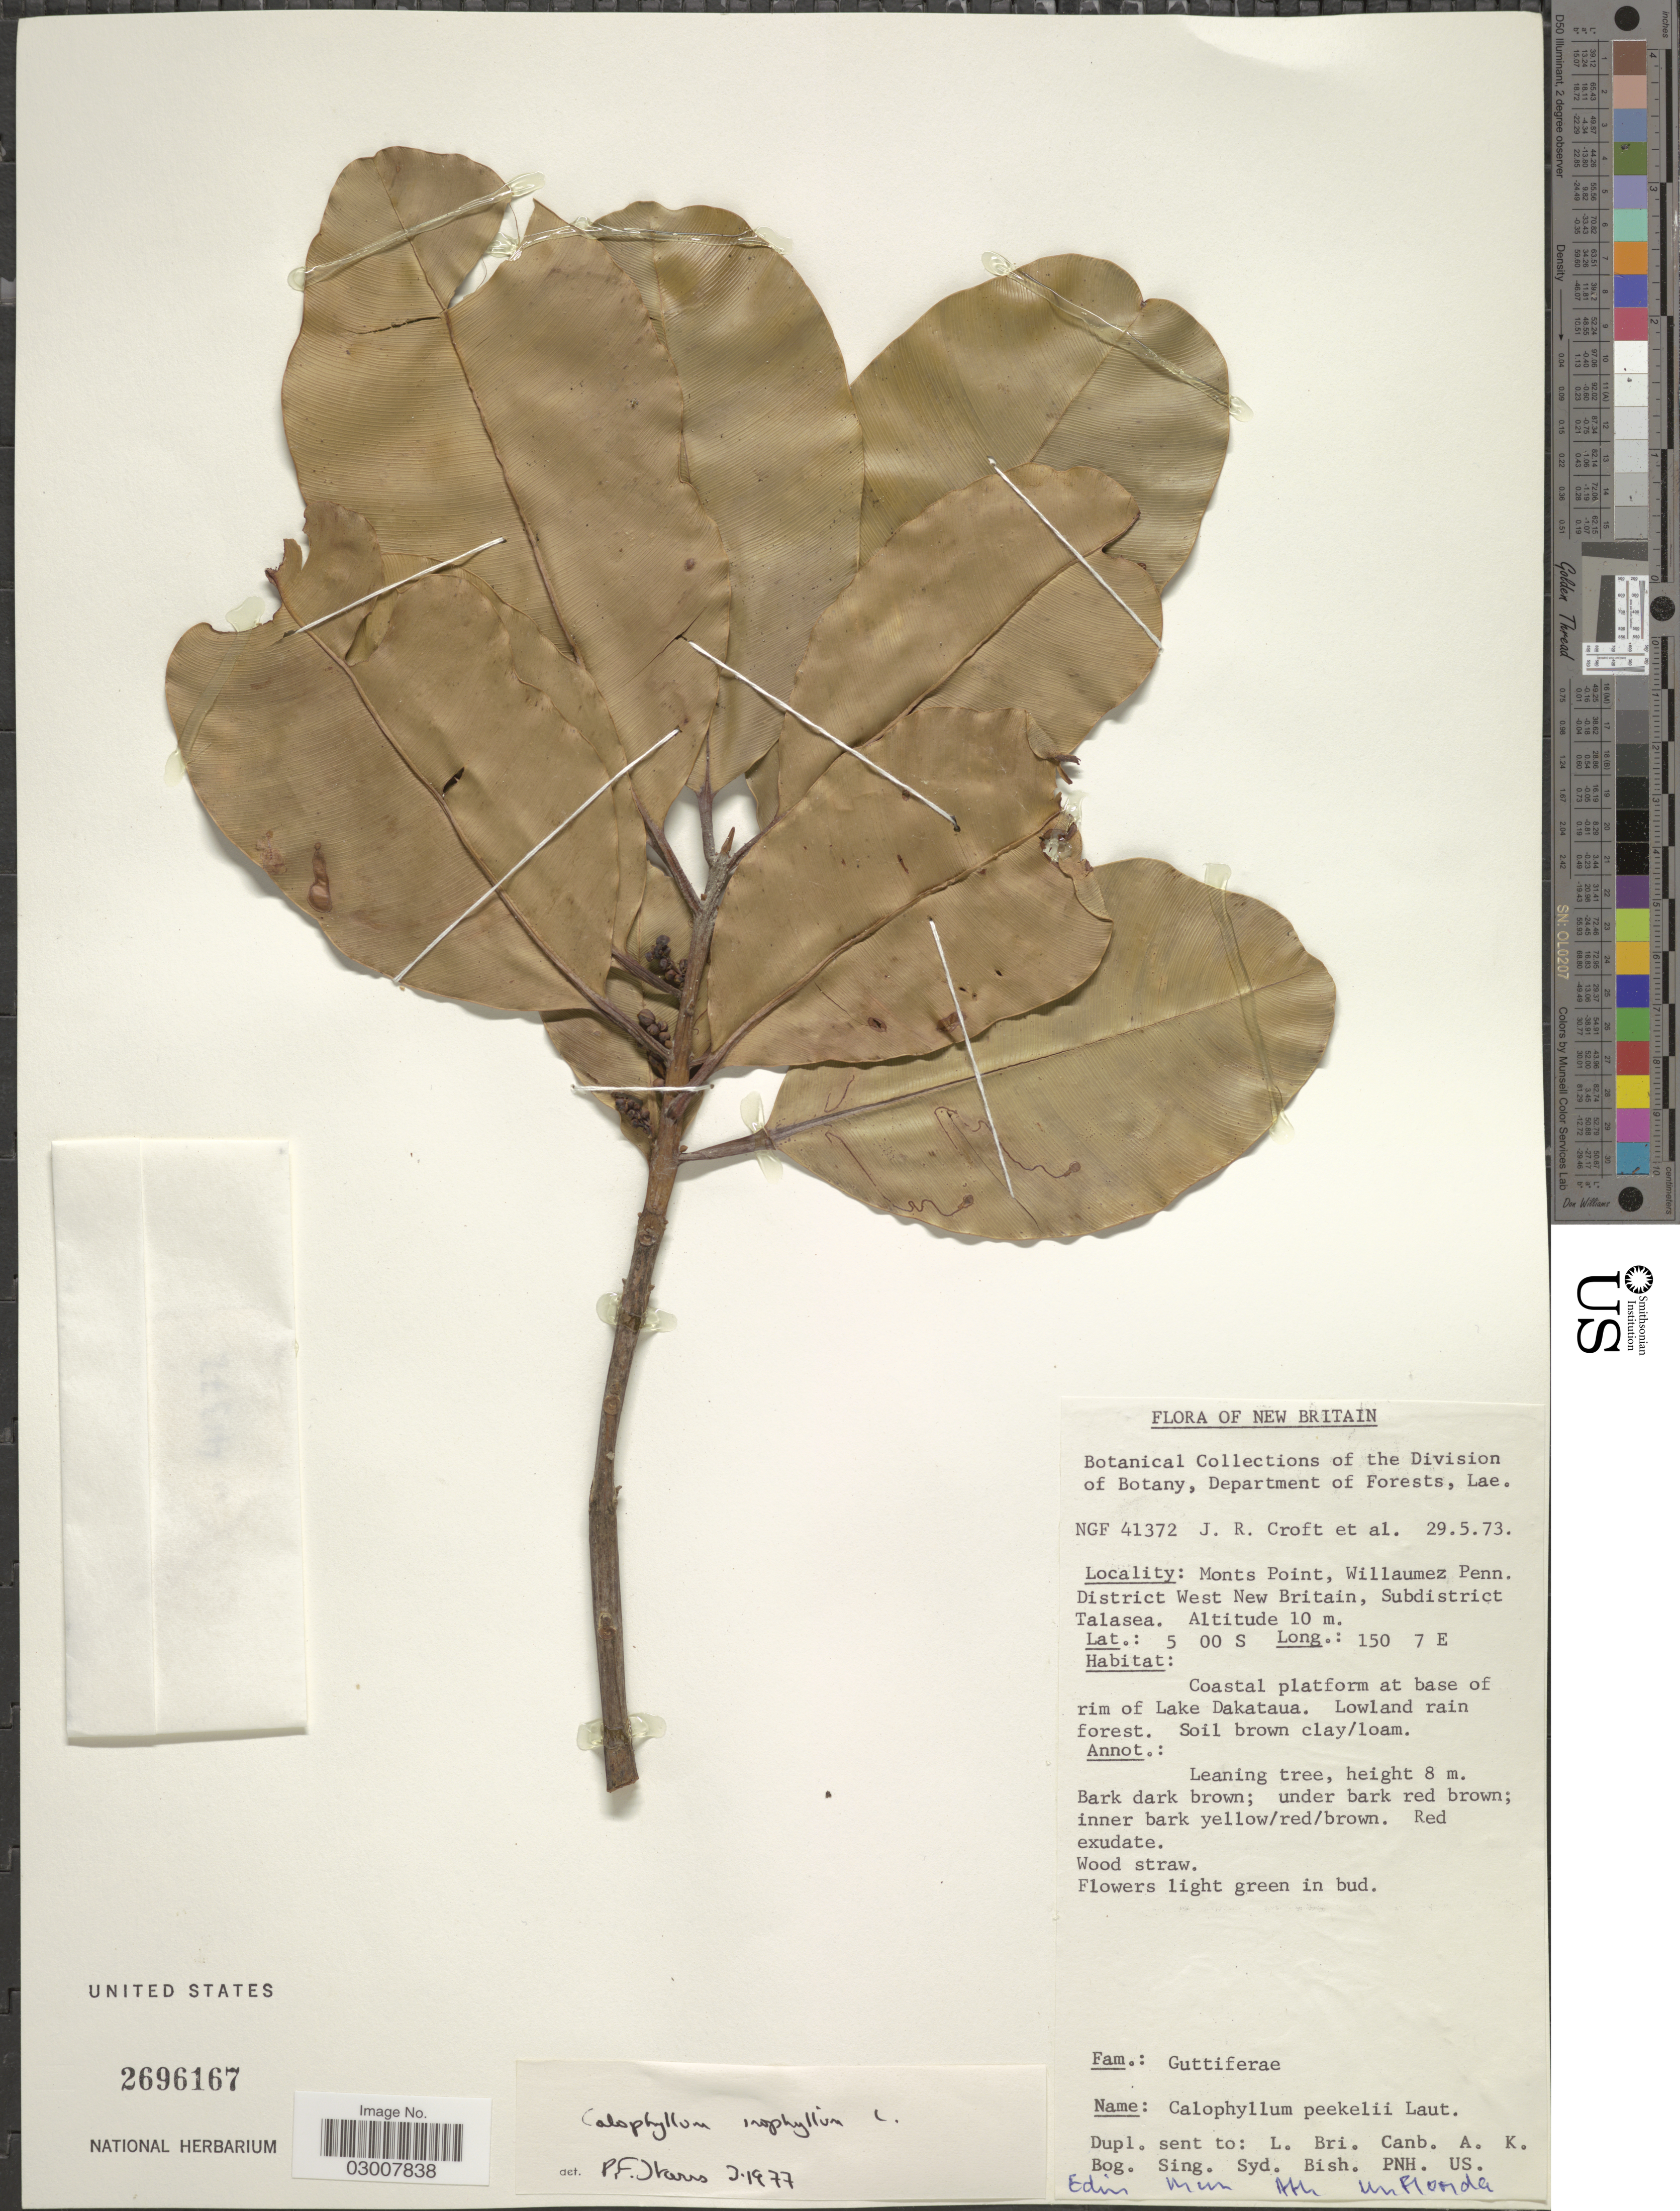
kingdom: Plantae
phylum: Tracheophyta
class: Magnoliopsida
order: Malpighiales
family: Calophyllaceae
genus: Calophyllum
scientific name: Calophyllum inophyllum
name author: L.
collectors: J. R. Croft & et al.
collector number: NGF41372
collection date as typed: Transcribed d/m/y: 29/5/73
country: Papua New Guinea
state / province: West New Britain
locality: New Britain. Monts Point, Willaumez Penn. District West New Britain, Subdistrict Talasea. Coastal platform at base of rim of Lake Dakataua.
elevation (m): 10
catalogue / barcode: US 2696167